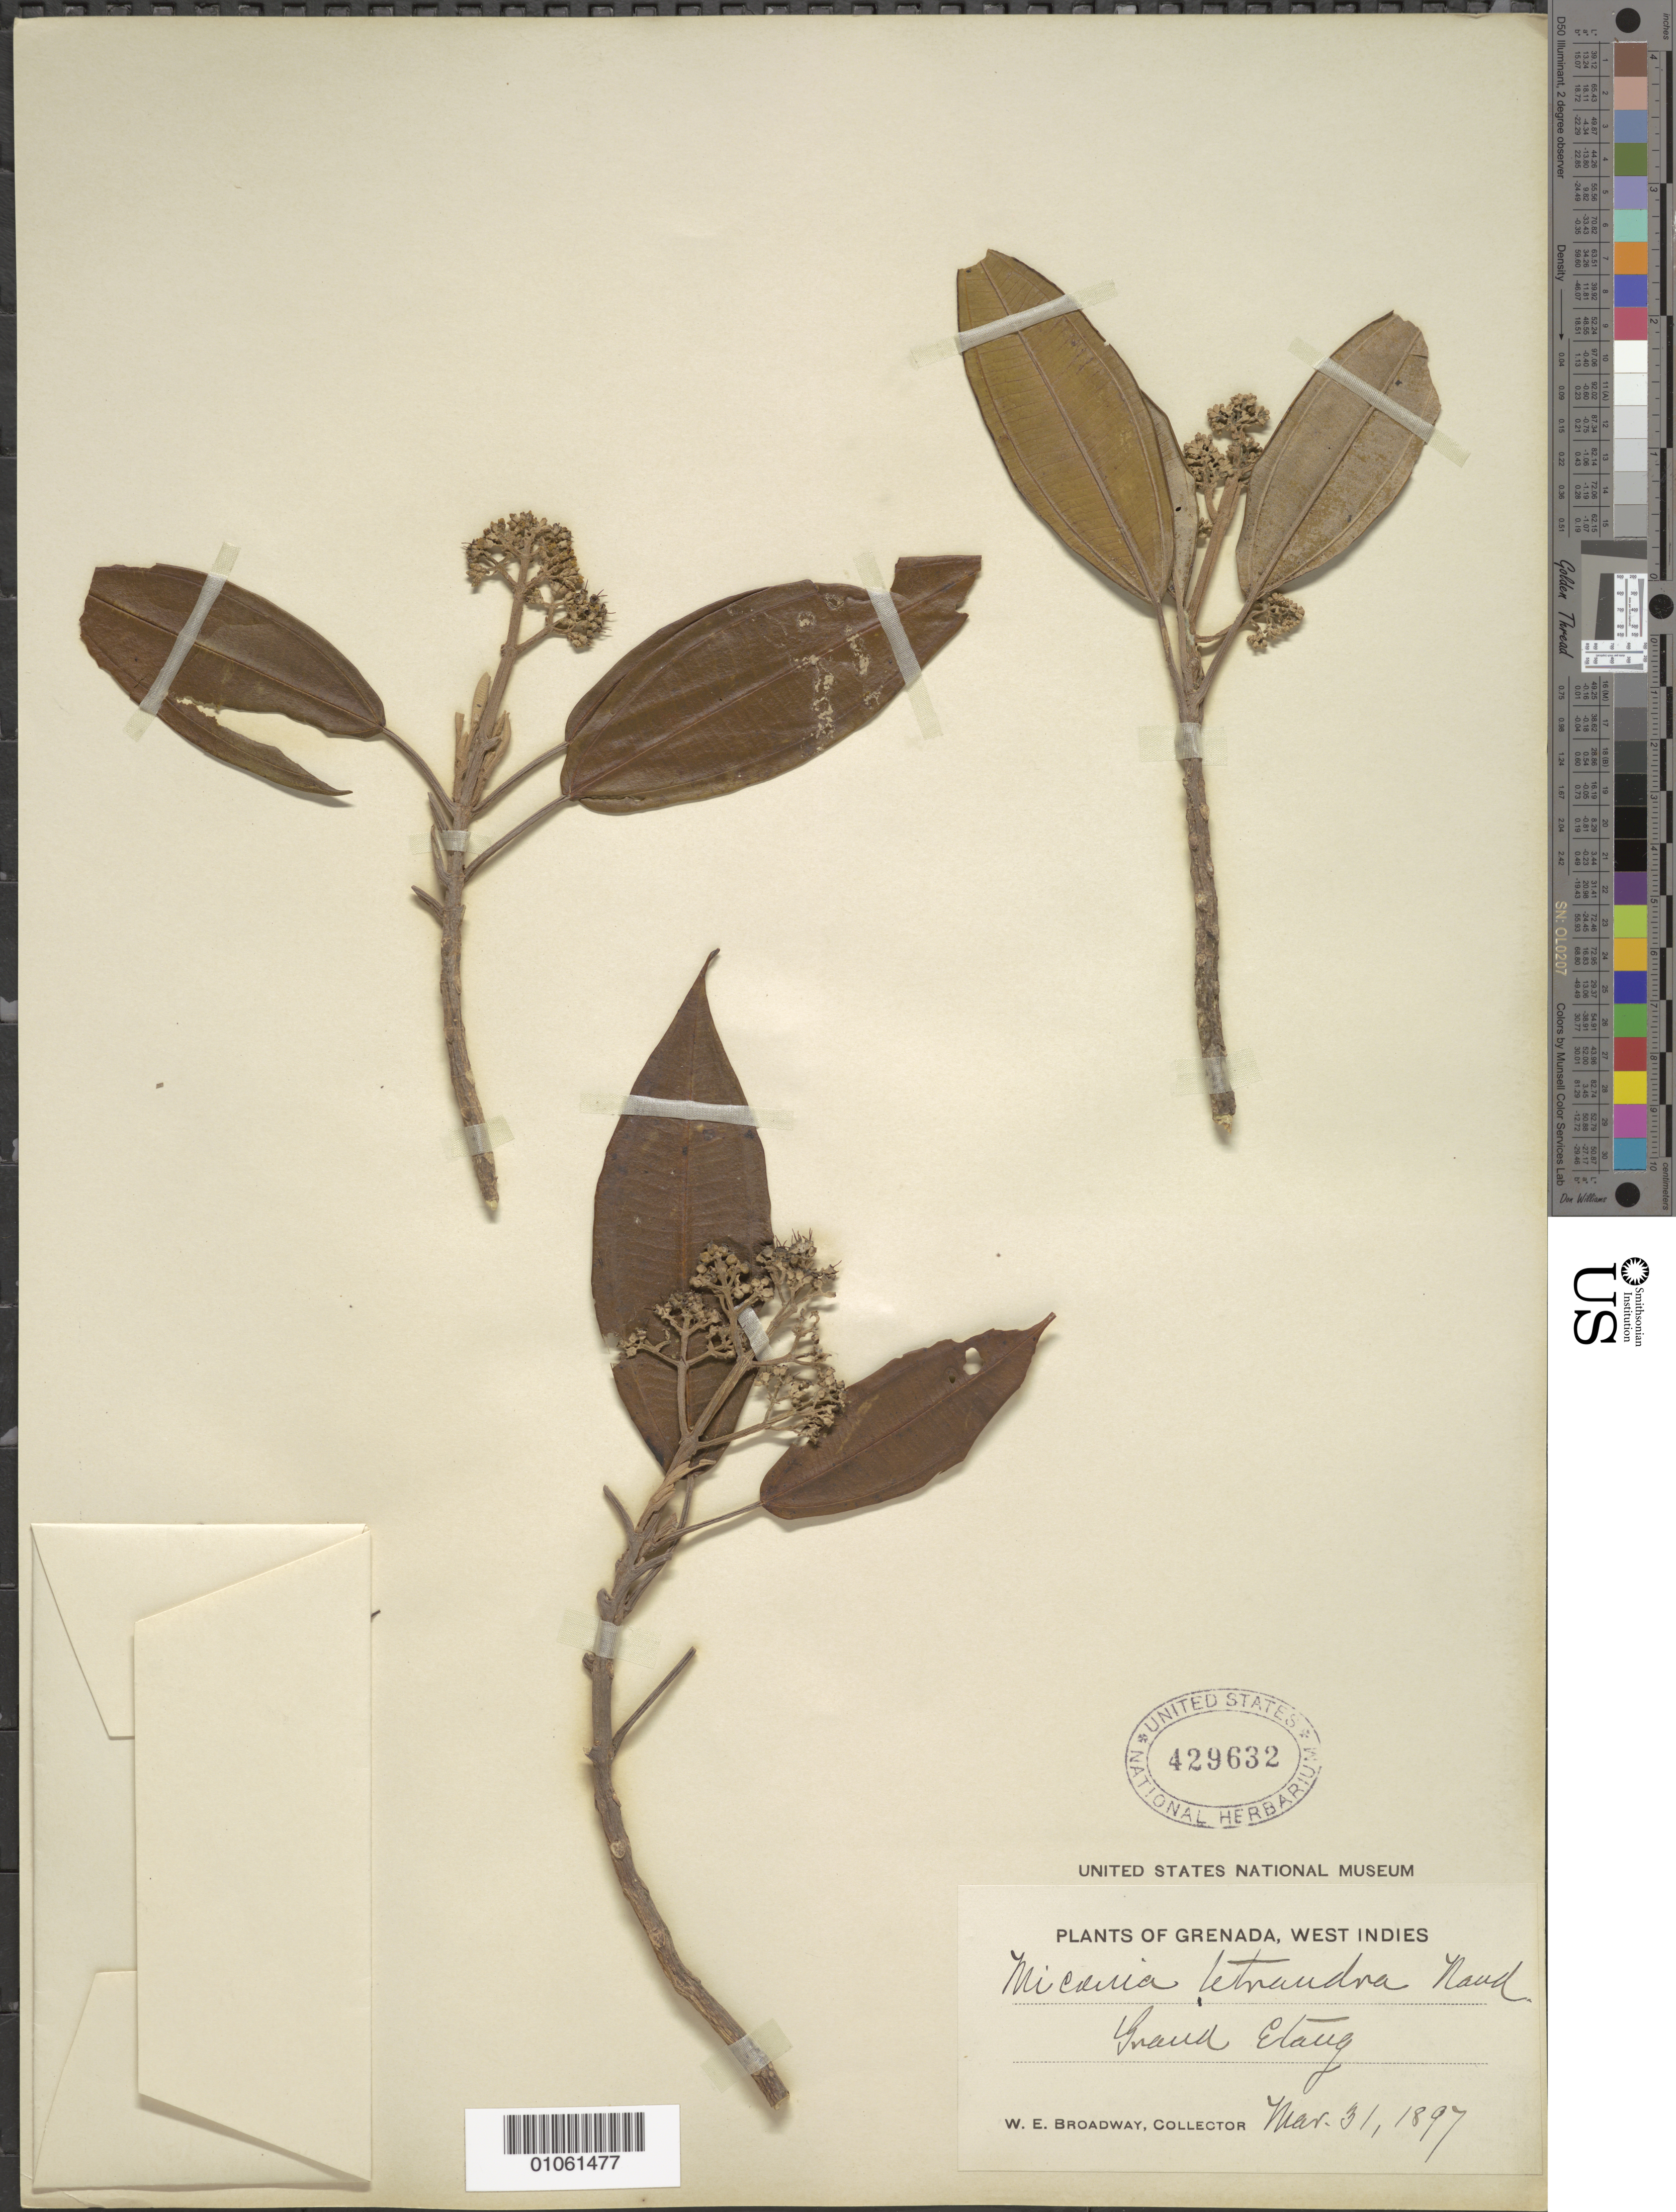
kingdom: Plantae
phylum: Tracheophyta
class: Magnoliopsida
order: Myrtales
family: Melastomataceae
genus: Miconia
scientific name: Miconia tetrandra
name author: (Sw.) D. Don ex G. Don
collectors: W. E. Broadway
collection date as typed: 31 Mar 1897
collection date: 1897-03-31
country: Grenada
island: Grenada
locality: Grand Etang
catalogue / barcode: US 429632